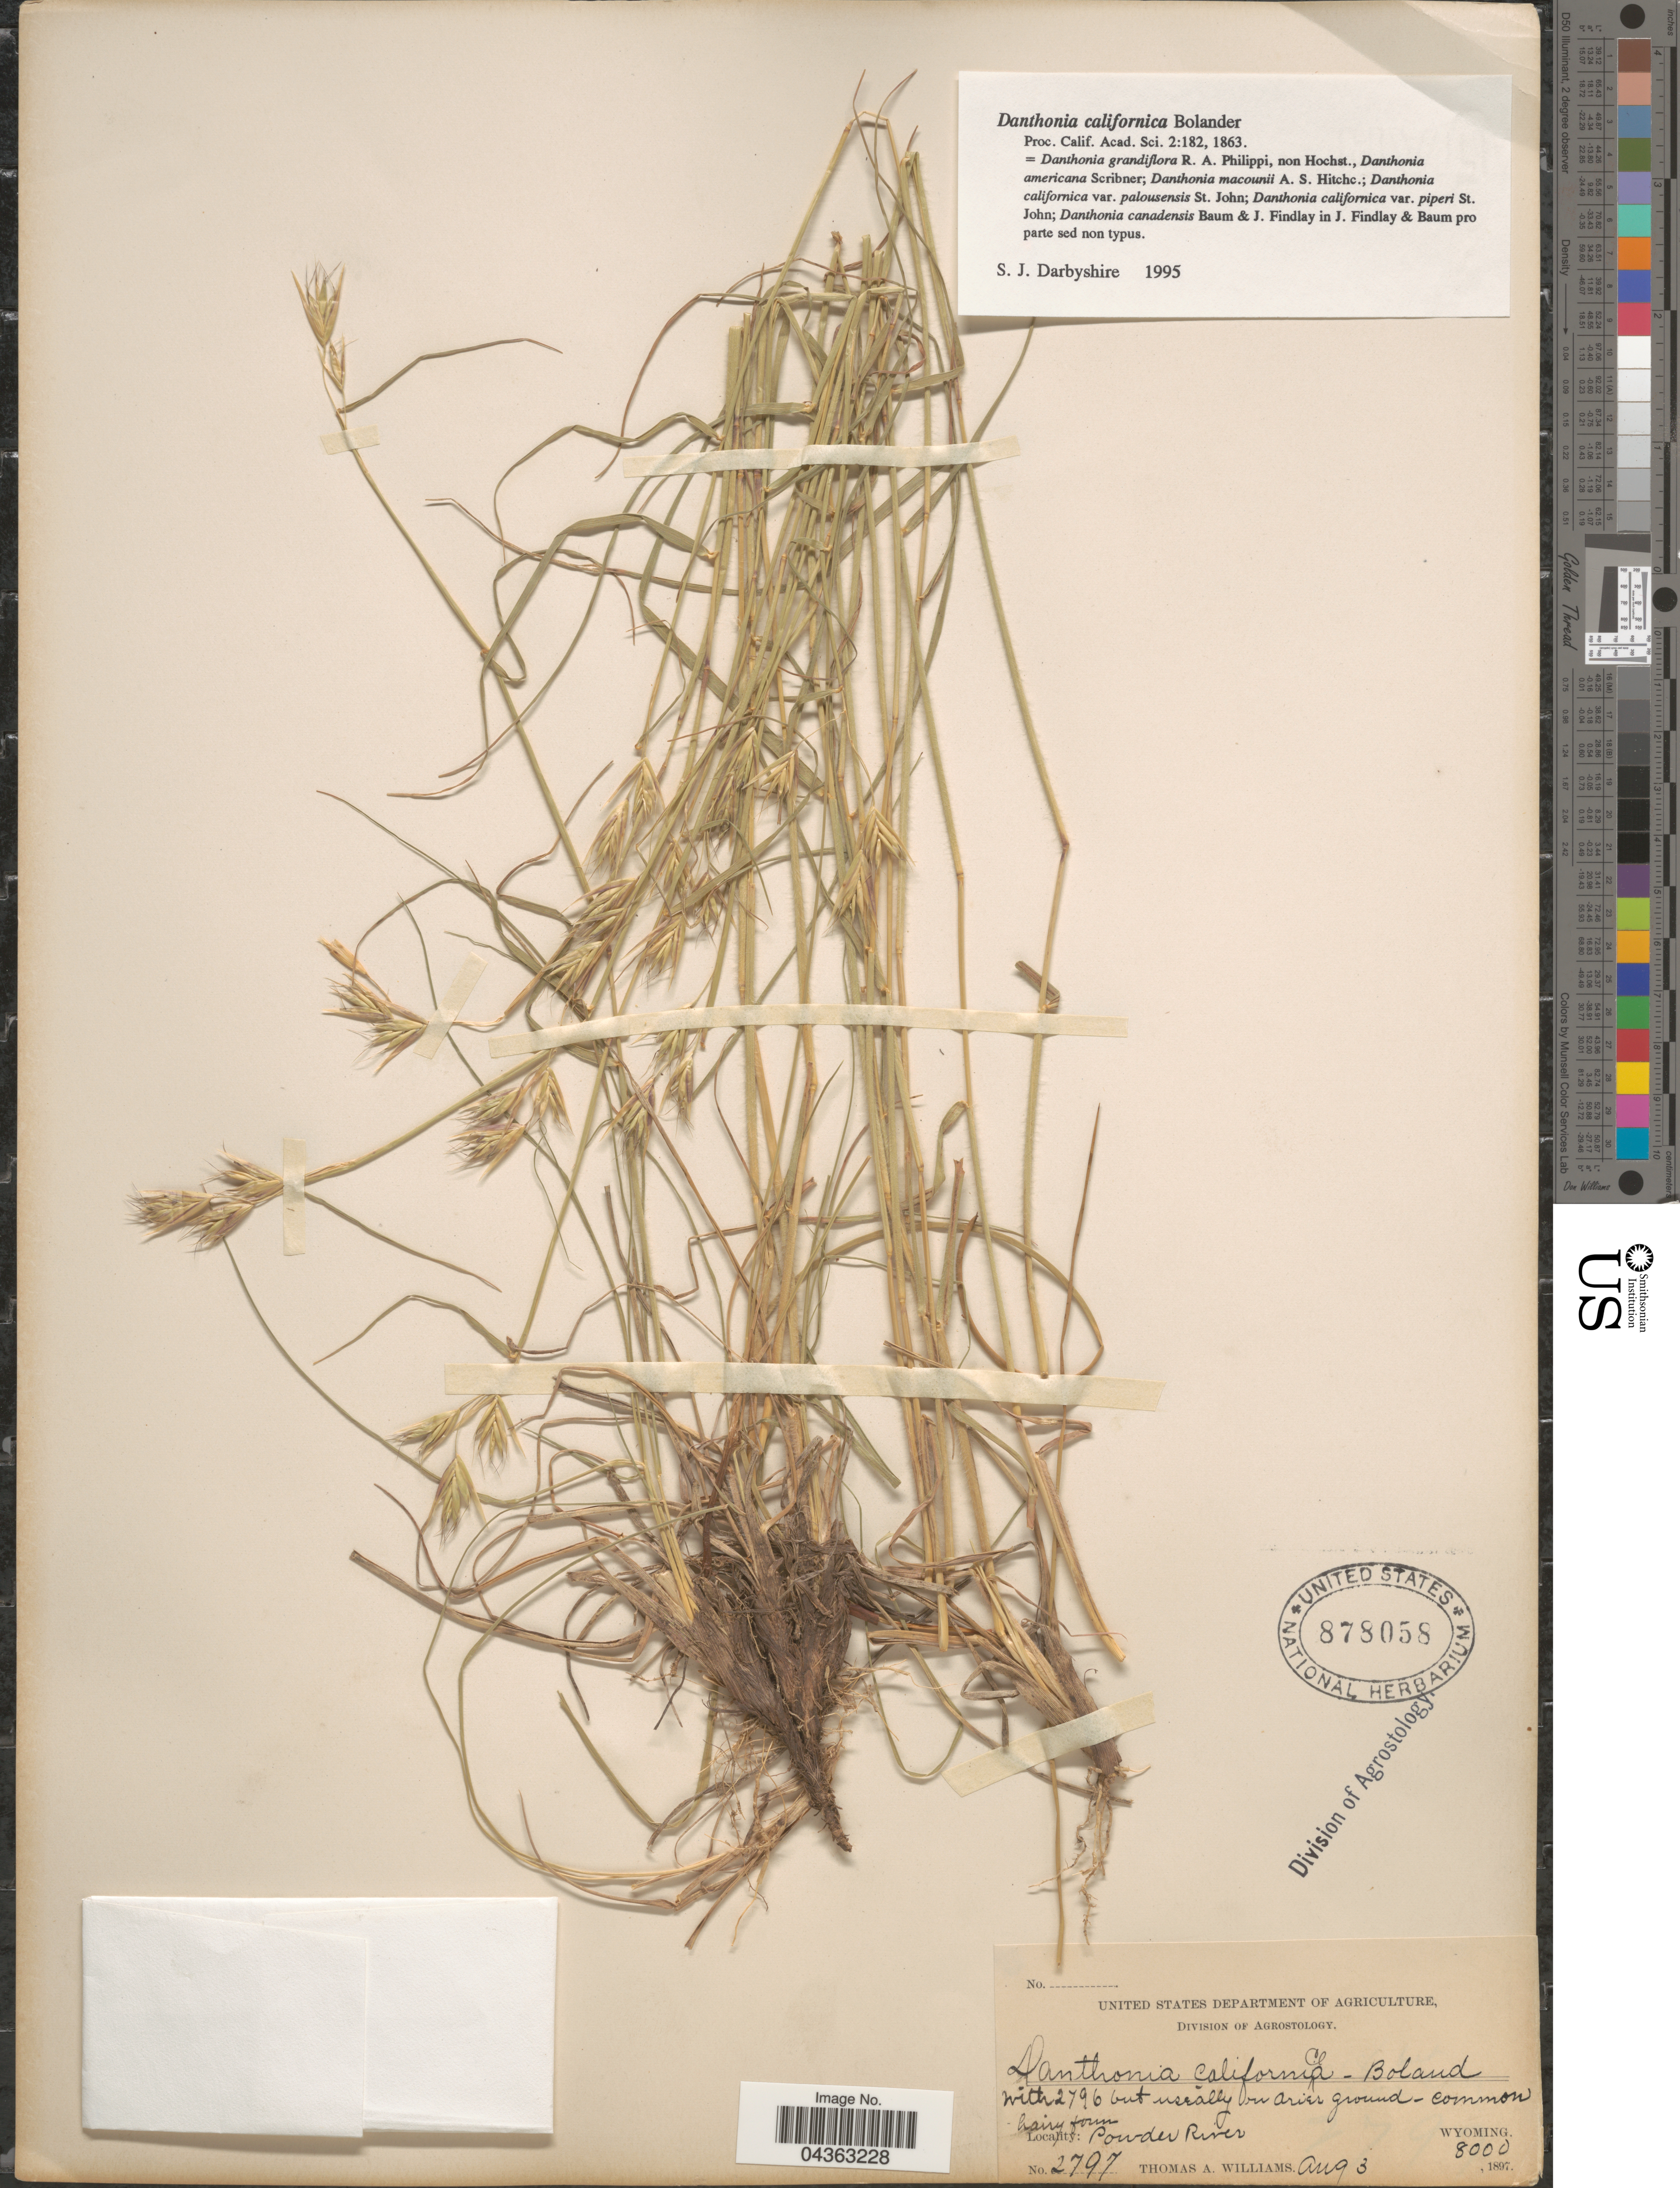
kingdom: Plantae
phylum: Tracheophyta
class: Liliopsida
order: Poales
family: Poaceae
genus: Danthonia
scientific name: Danthonia californica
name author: Bol.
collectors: T. A. Williams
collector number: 2797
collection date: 1897-08-03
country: United States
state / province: Wyoming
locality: Powder River.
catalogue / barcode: US 878058